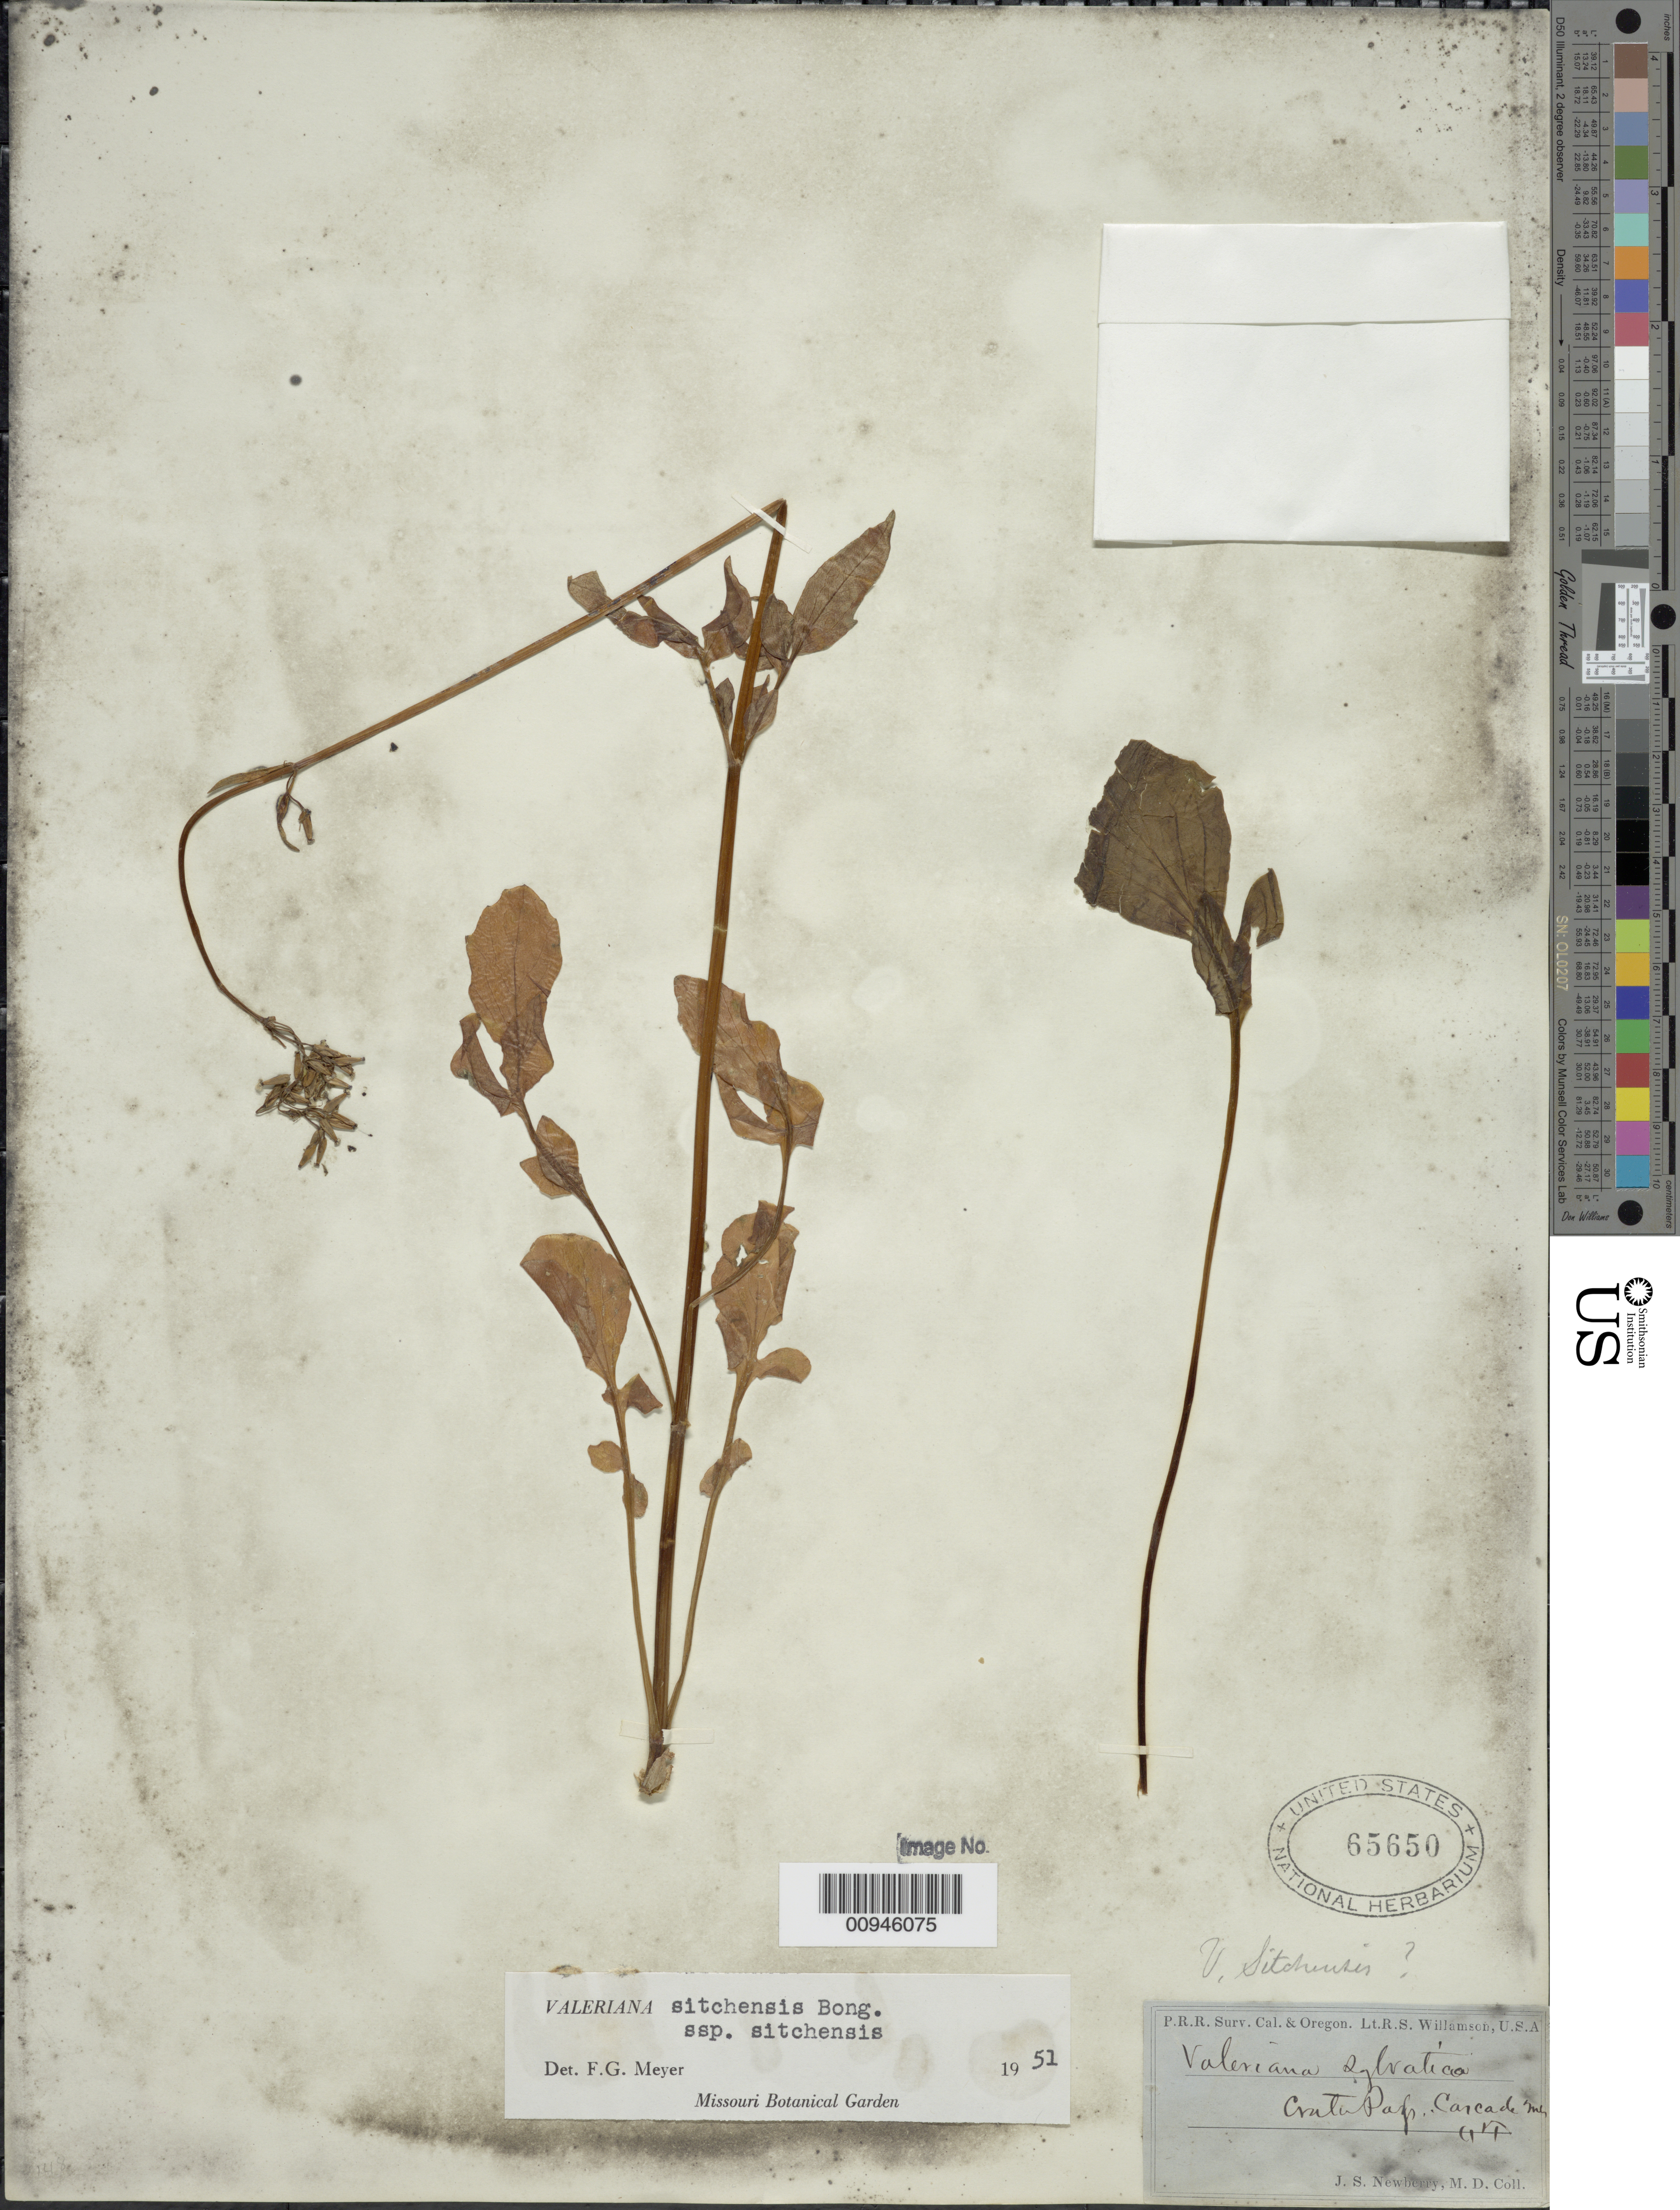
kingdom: Plantae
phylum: Tracheophyta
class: Magnoliopsida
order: Dipsacales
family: Caprifoliaceae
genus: Valeriana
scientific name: Valeriana sitchensis var. sitchensis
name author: Bong.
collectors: J. S. Newberry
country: United States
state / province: Oregon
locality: Crater Pass, Cascade Mountains, Oregon Territory.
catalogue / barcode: US 65650